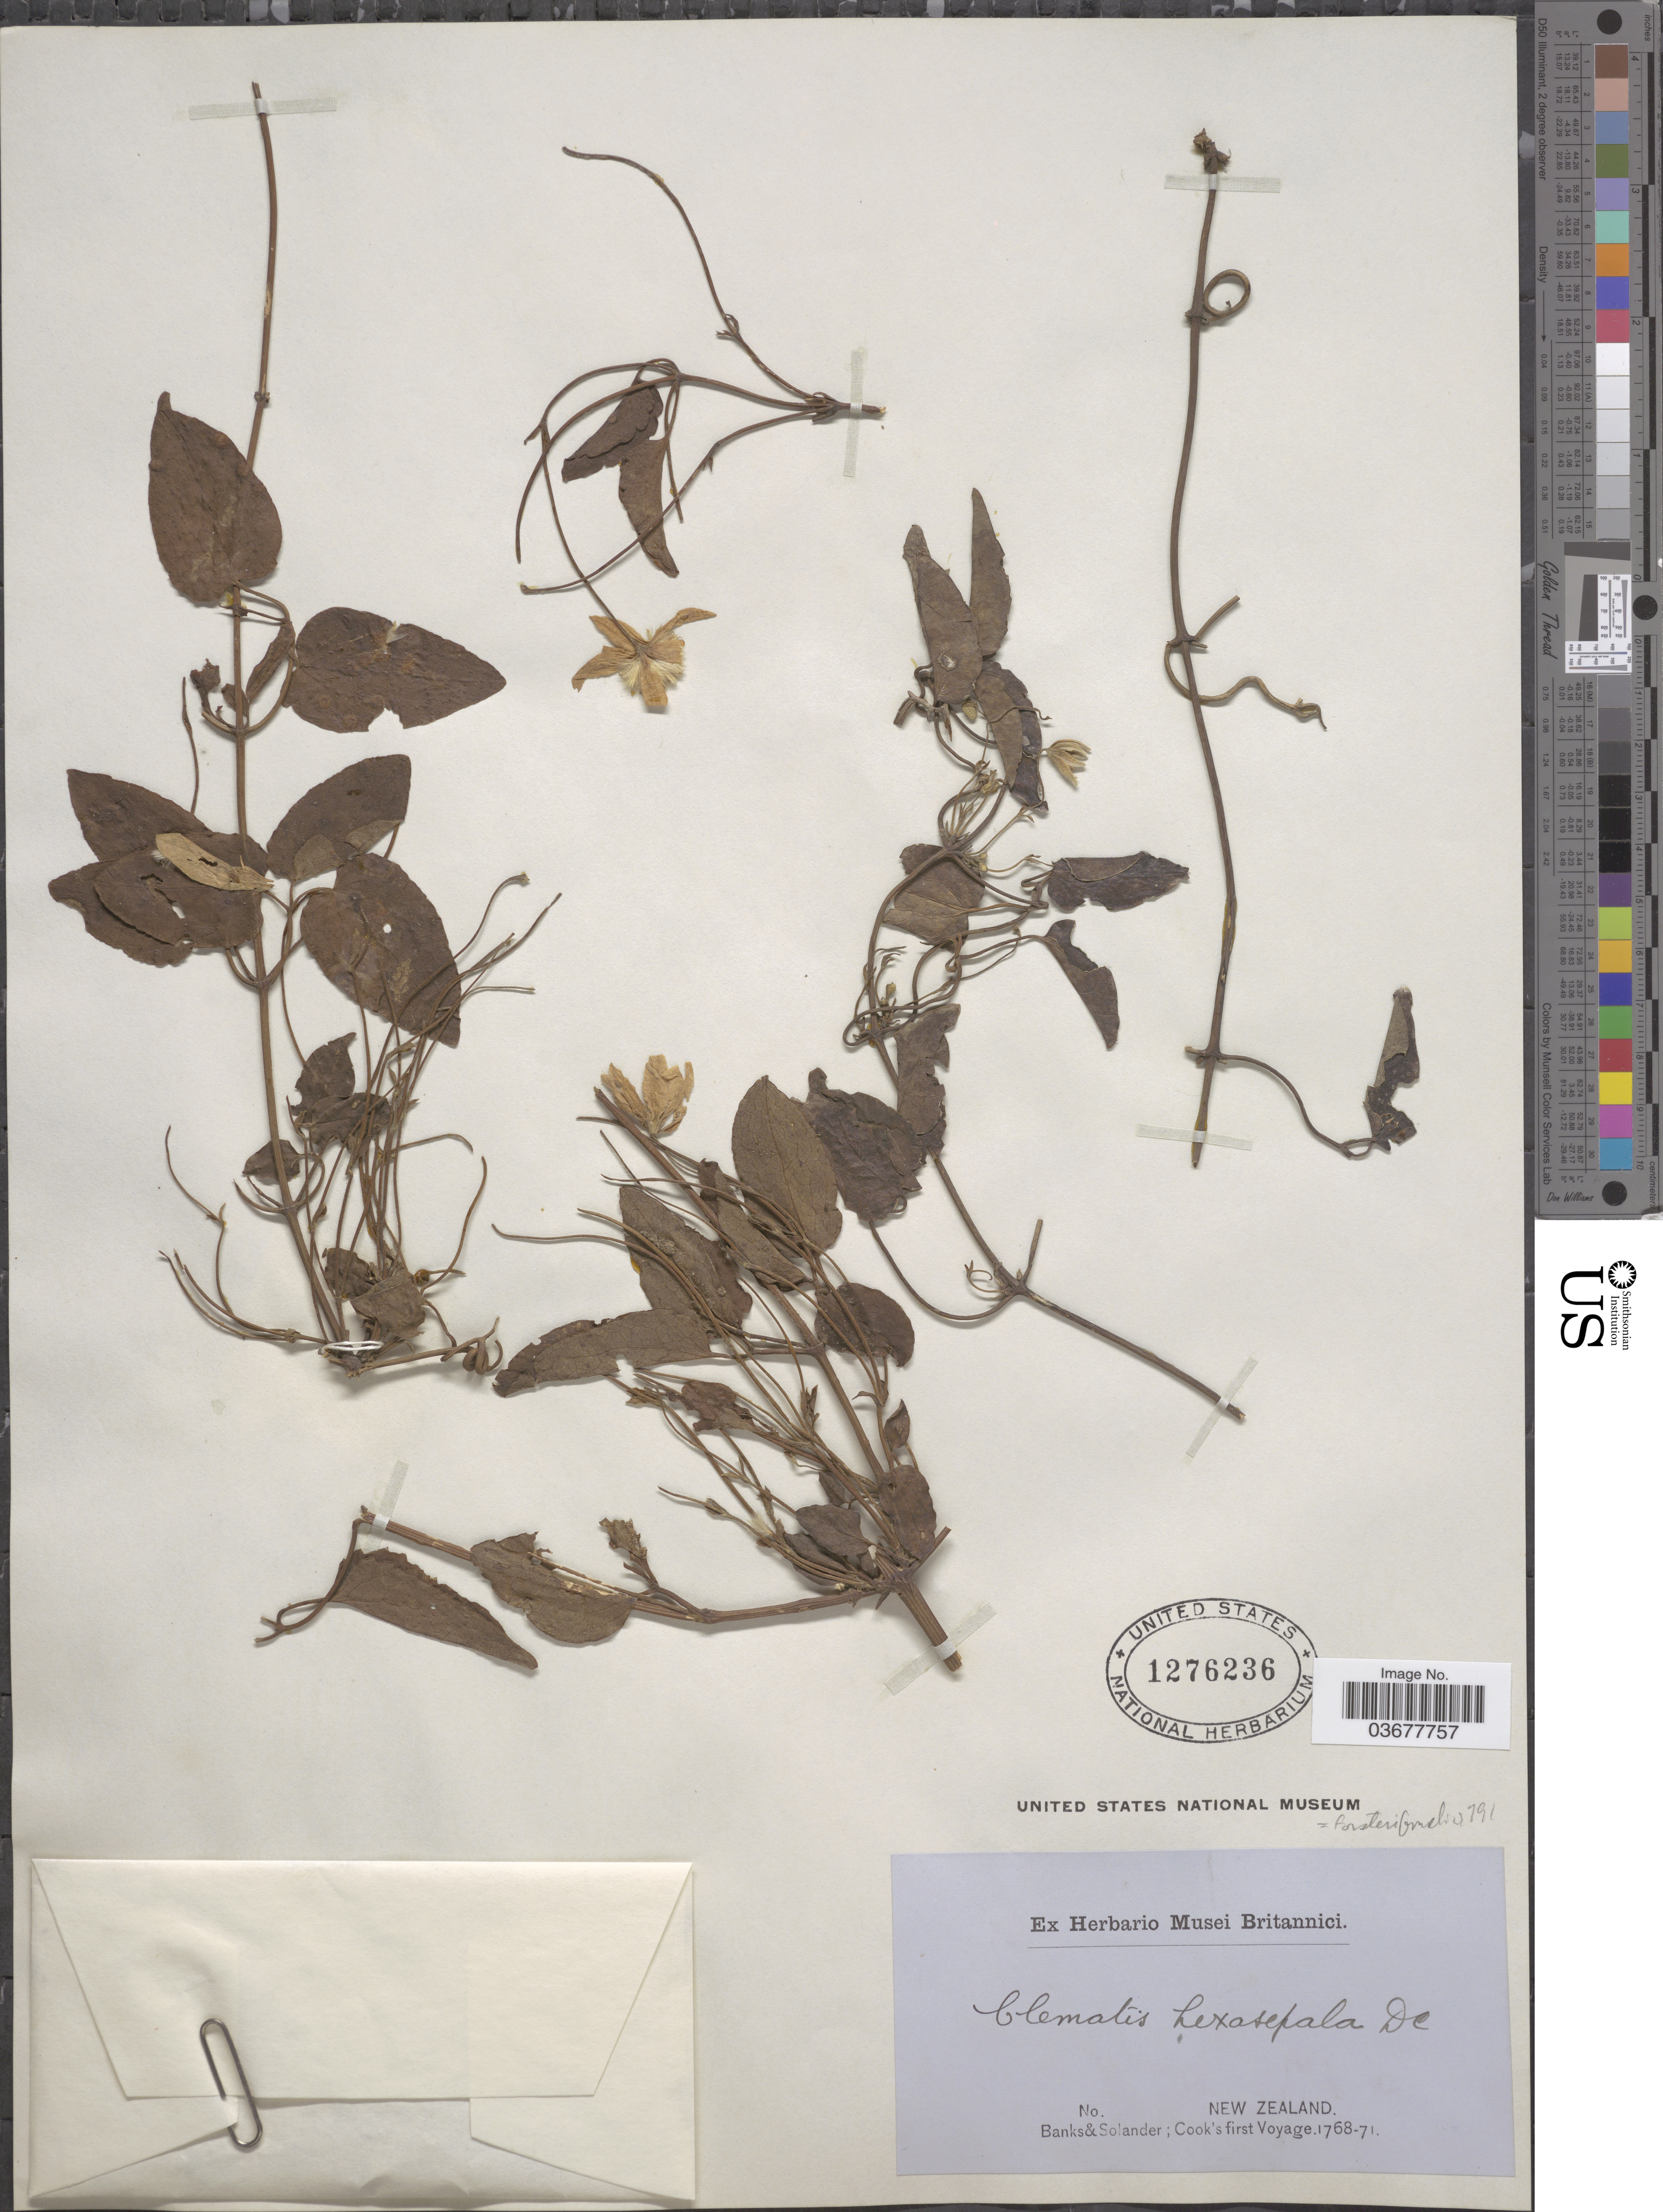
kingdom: Plantae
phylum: Tracheophyta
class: Magnoliopsida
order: Ranunculales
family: Ranunculaceae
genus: Clematis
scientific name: Clematis forsteri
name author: J.F. Gmel.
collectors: -- Banks & -- Solander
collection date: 1768/1771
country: New Zealand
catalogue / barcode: US 1276236